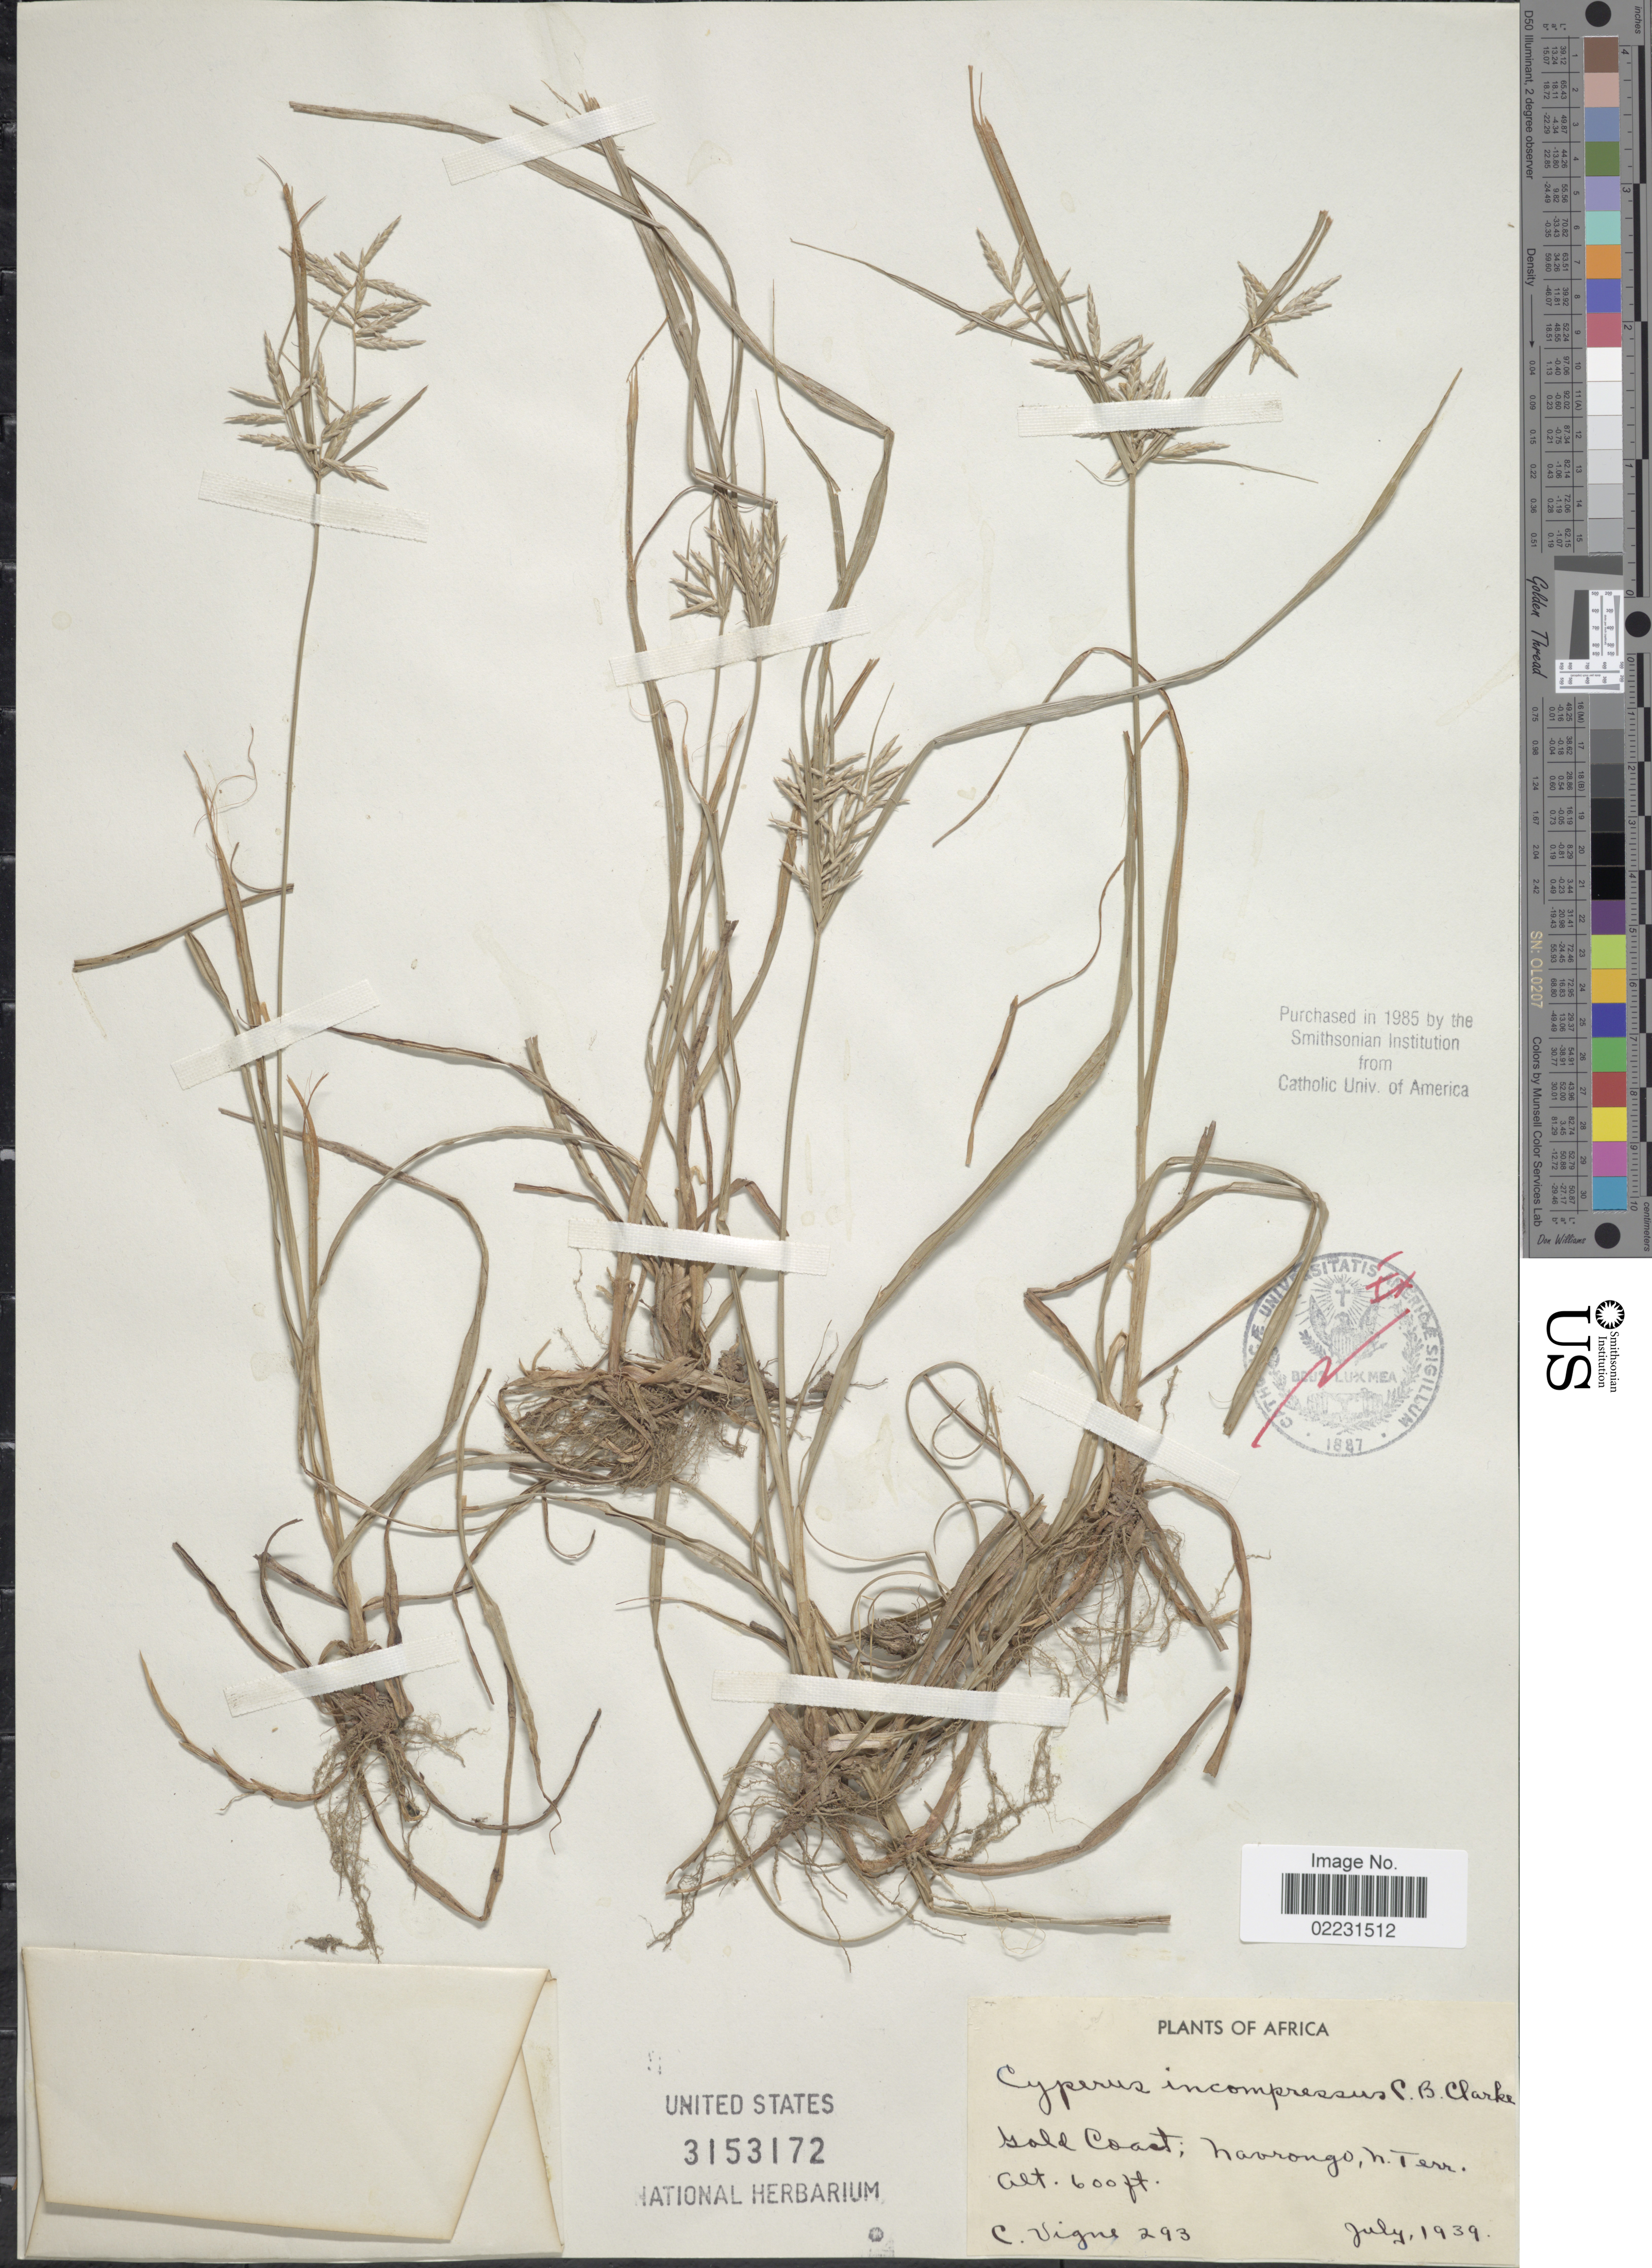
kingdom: Plantae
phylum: Tracheophyta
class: Liliopsida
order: Poales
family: Cyperaceae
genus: Cyperus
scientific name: Cyperus incompressus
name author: C.B. Clarke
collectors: C. Vigne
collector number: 293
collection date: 1939-07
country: Ghana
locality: Gold Coast; Navrongo, N. Terr.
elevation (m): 183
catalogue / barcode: US 3153172